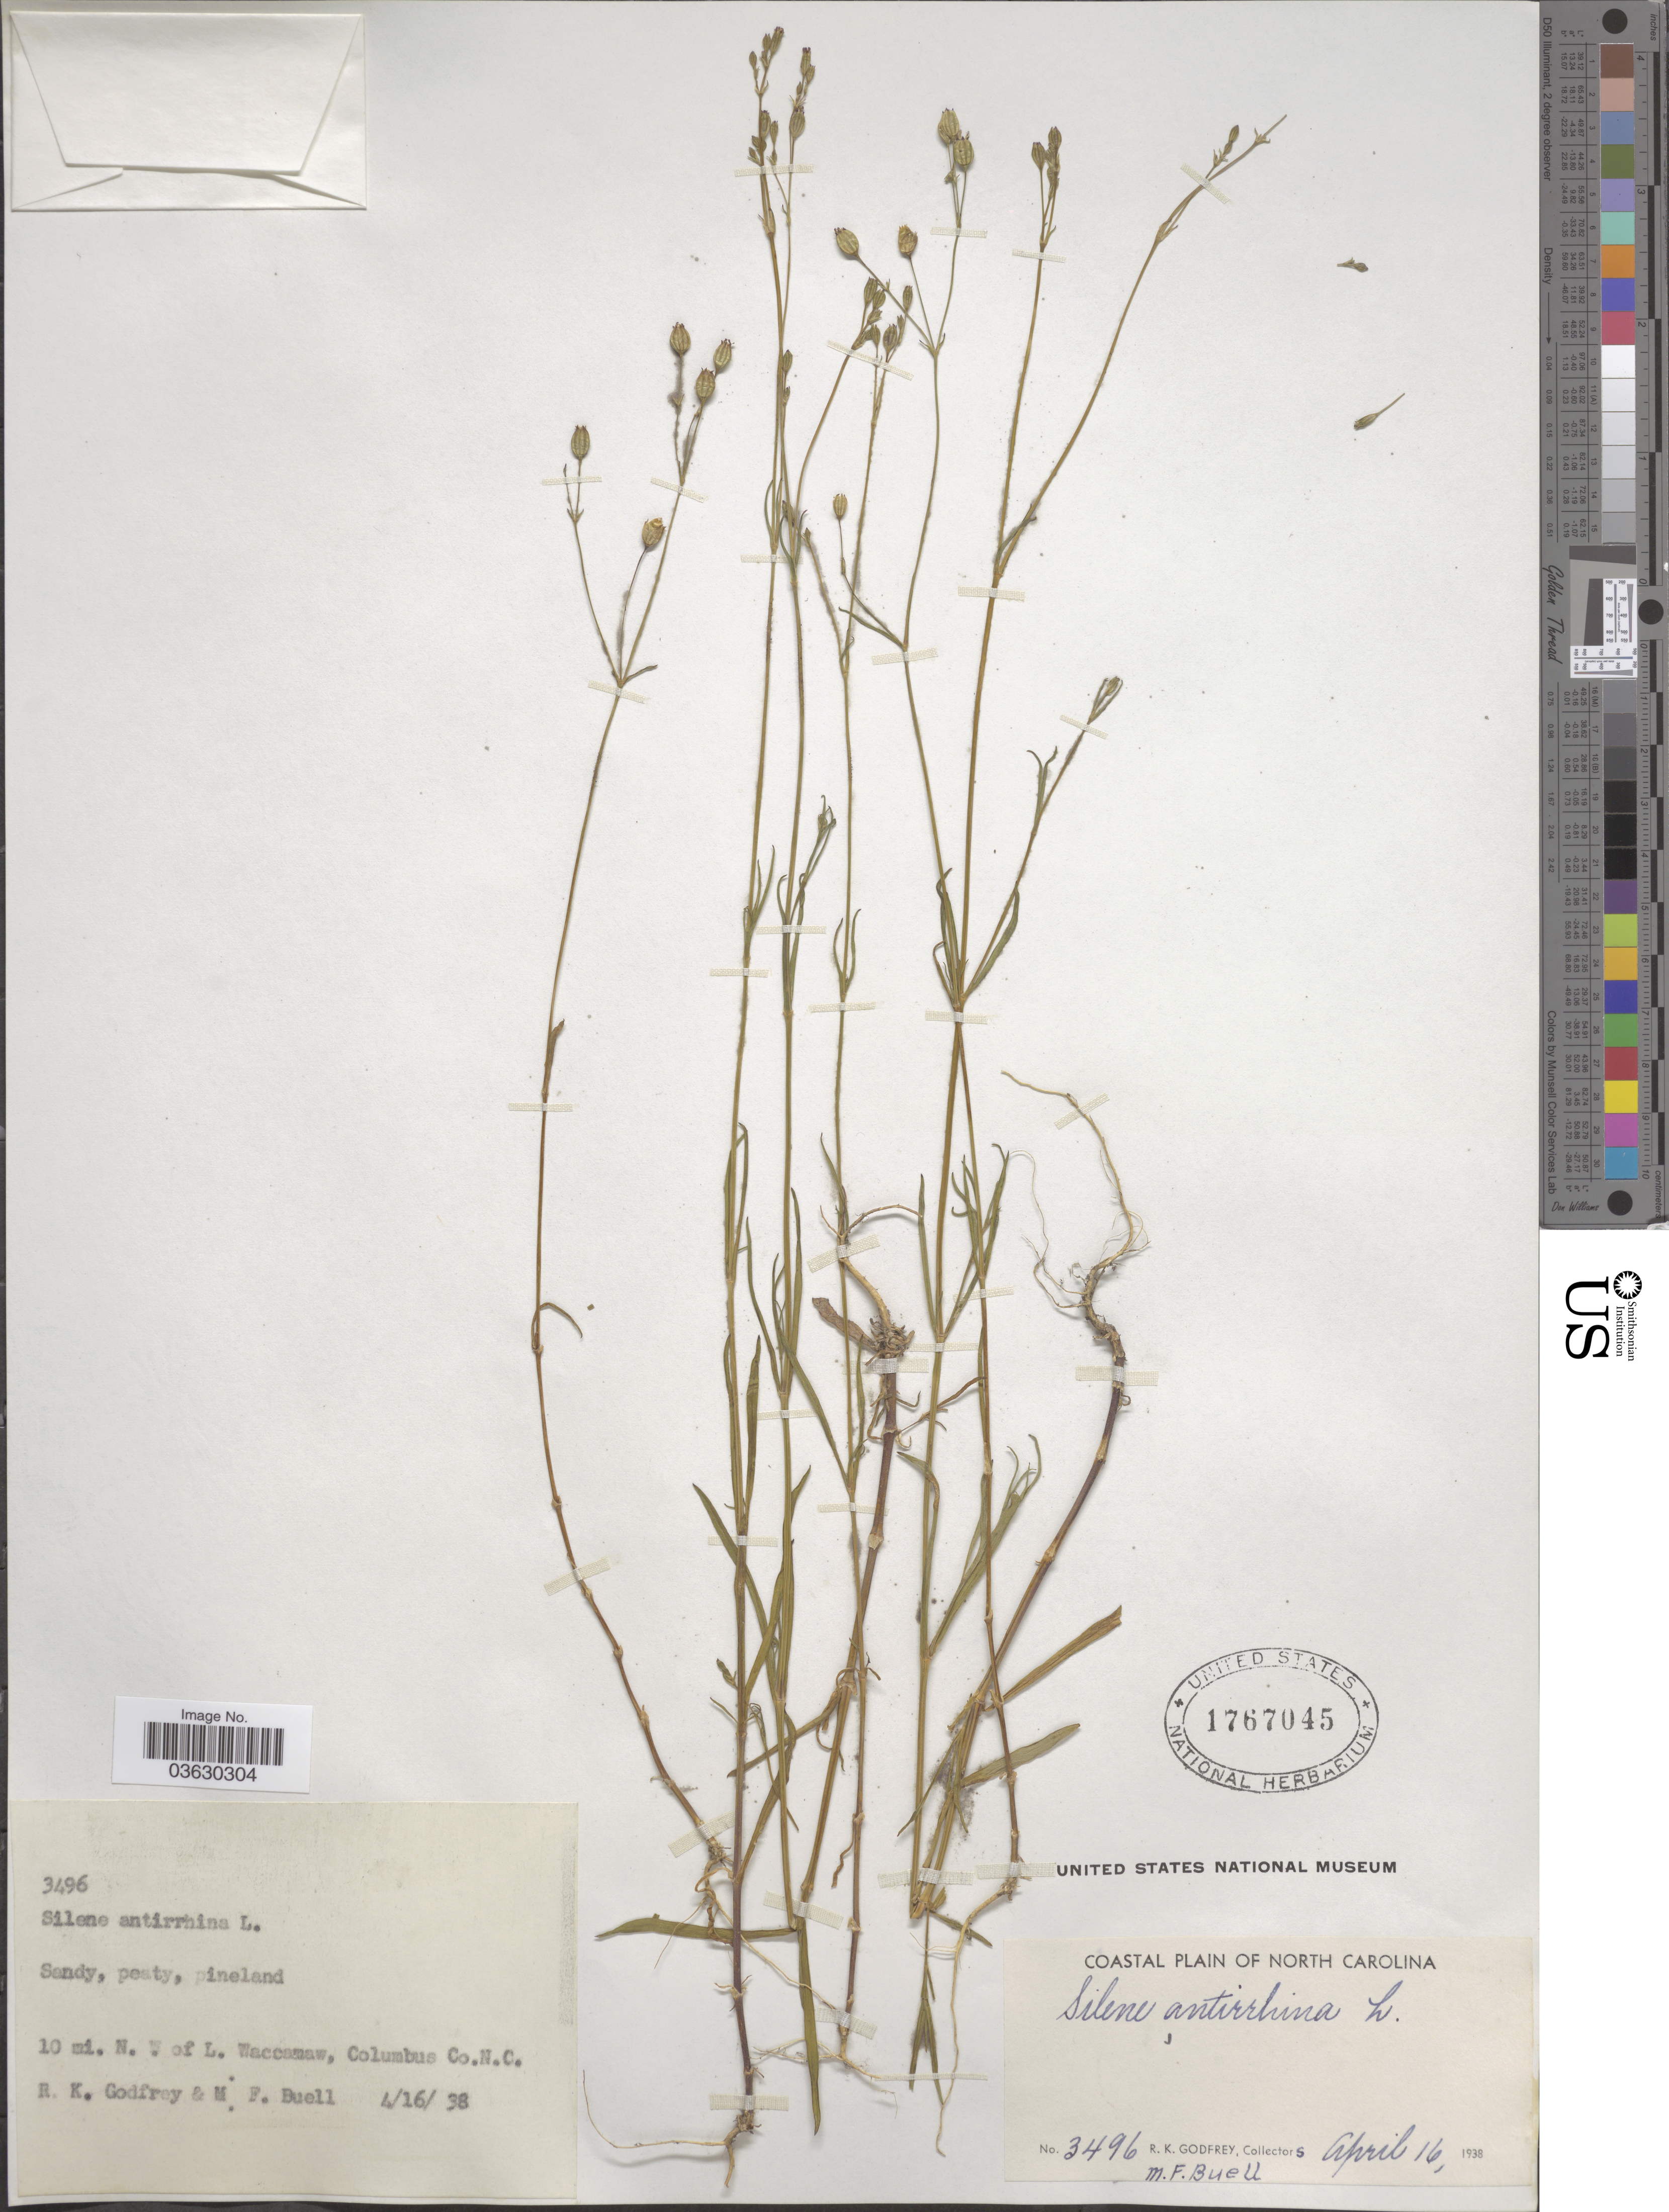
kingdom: Plantae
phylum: Tracheophyta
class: Magnoliopsida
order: Caryophyllales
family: Caryophyllaceae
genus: Silene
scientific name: Silene antirrhina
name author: L.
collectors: R. K. Godfrey & M. Buell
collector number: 3496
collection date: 1938-04-16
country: United States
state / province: North Carolina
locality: Coastal Plain of North Carolina. 10 mi. N. W. of L. Waccamaw, Columbus Co.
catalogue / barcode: US 1767045